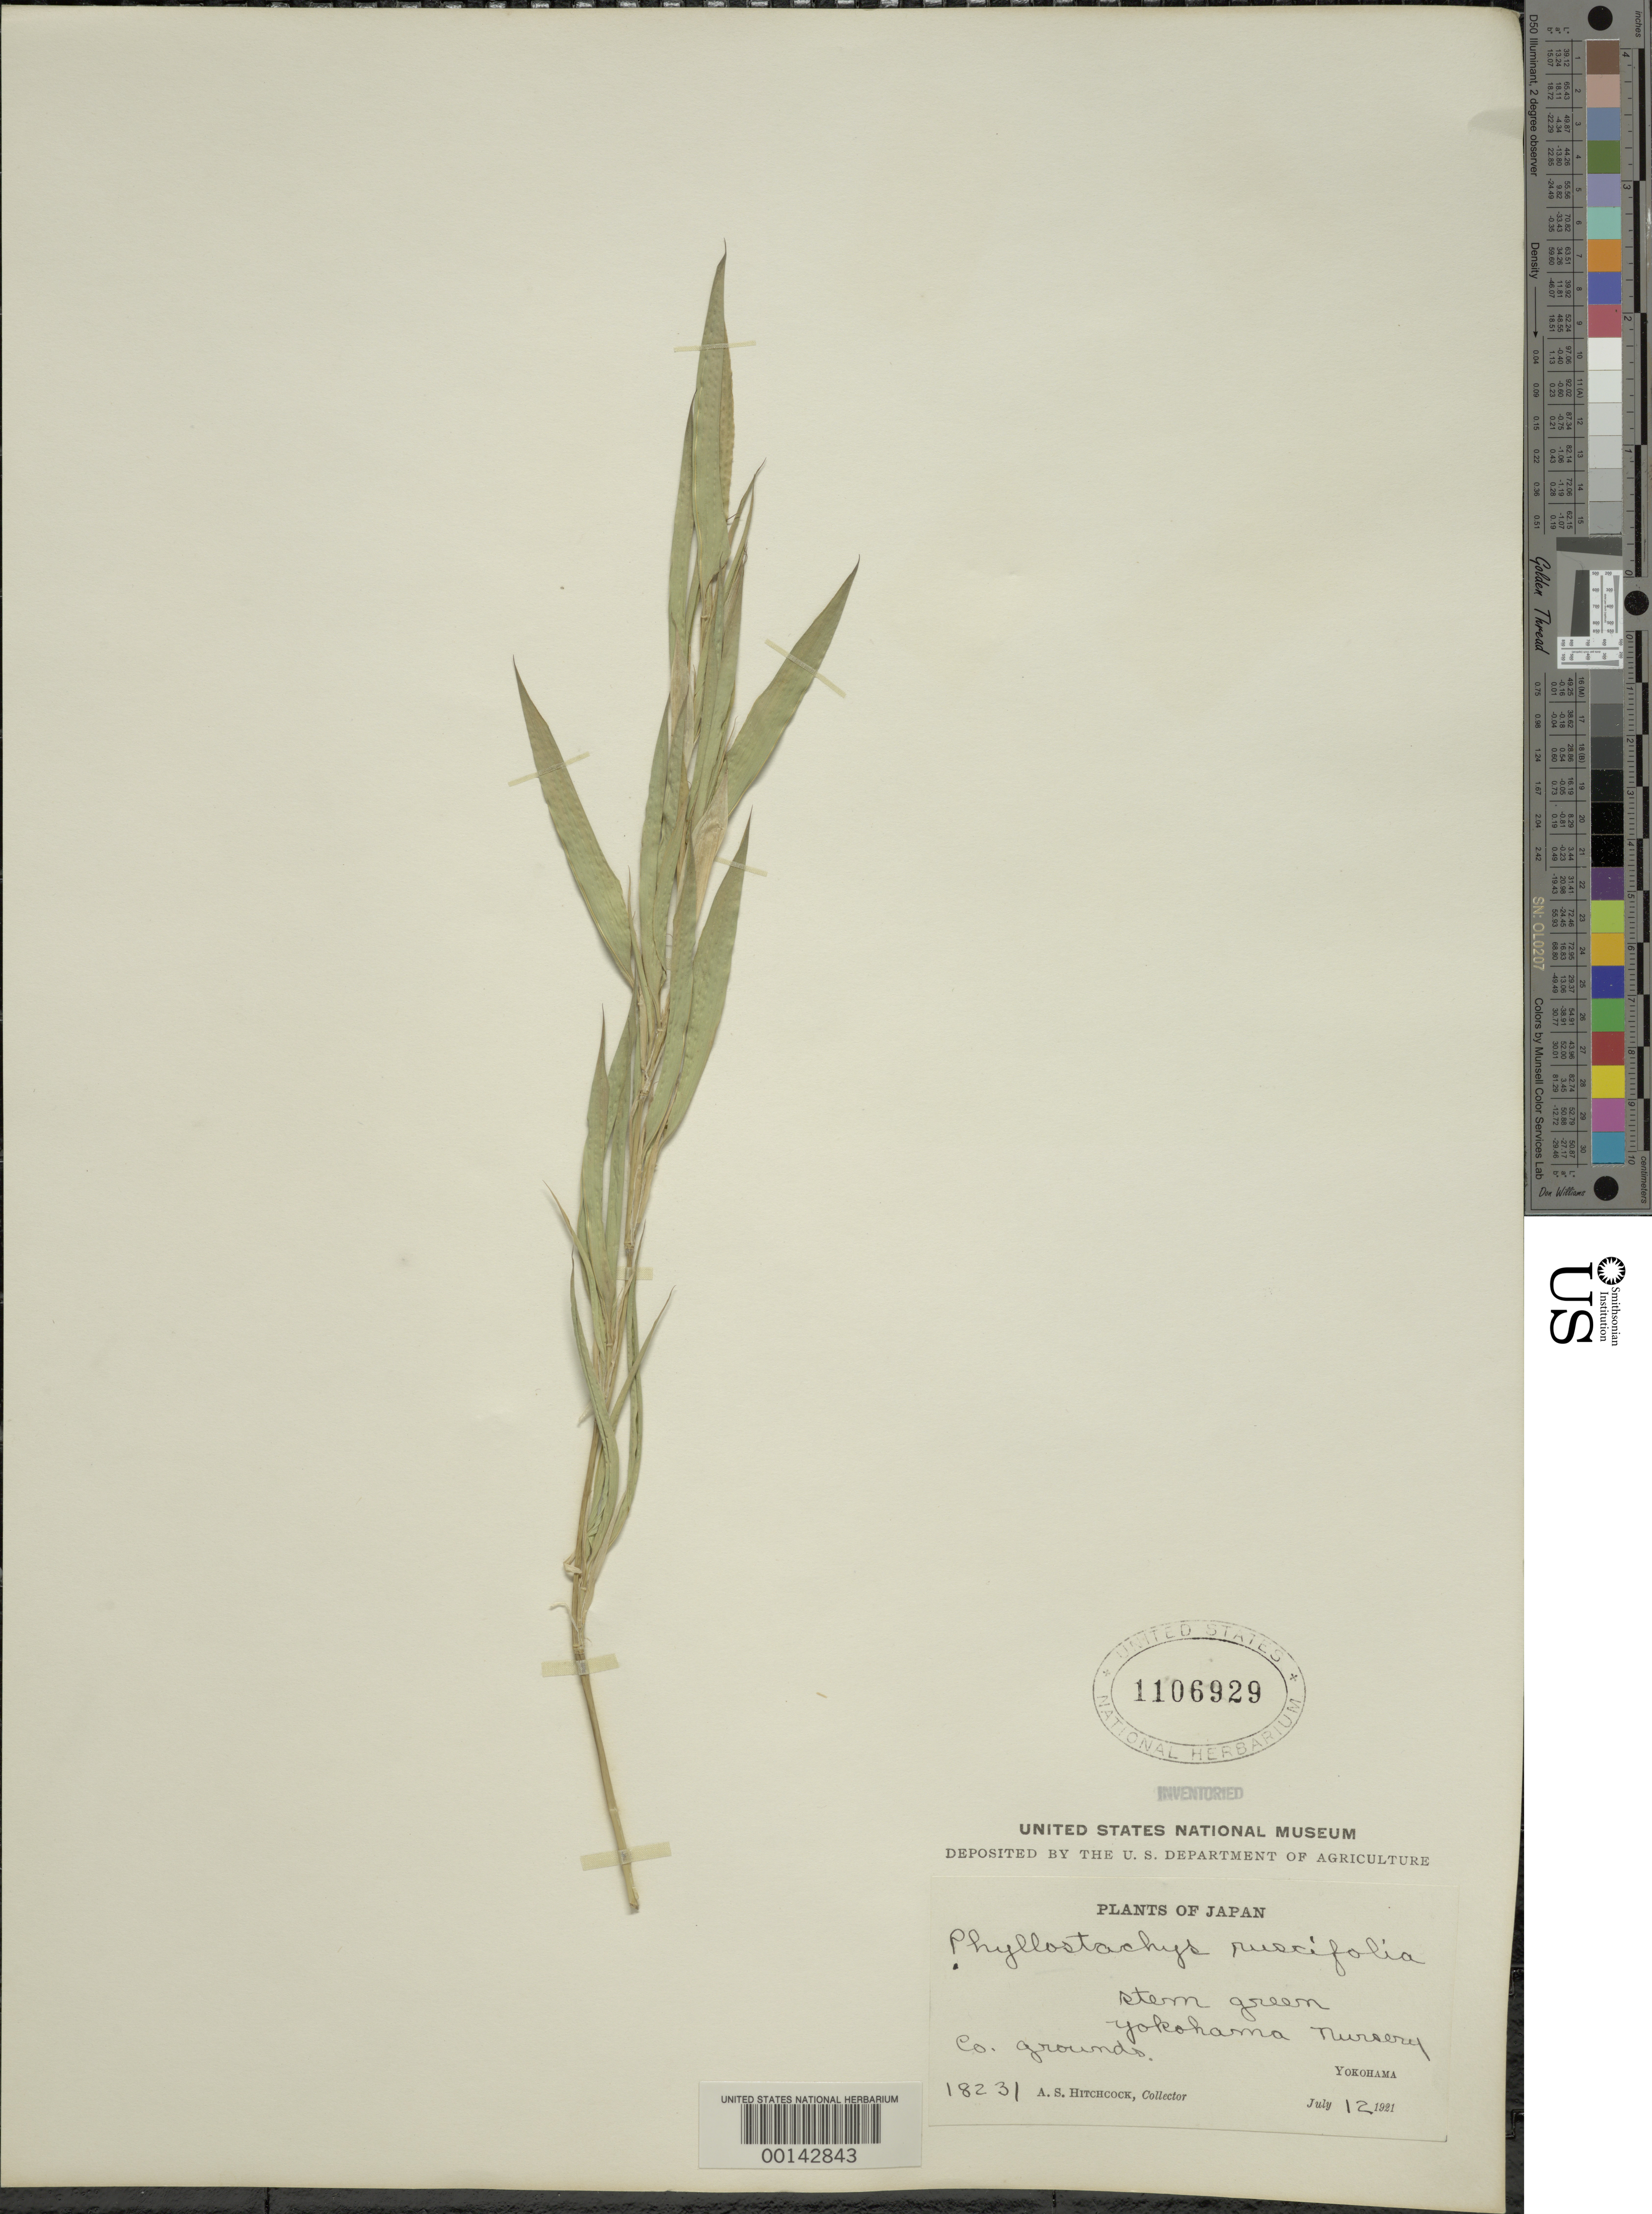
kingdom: Plantae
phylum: Tracheophyta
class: Liliopsida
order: Poales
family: Poaceae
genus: Shibataea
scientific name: Shibataea kumasasa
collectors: A. S. Hitchcock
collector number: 18231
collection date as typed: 12 Jul 1921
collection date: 1921-07-12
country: Japan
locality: Yokohama, yokohama nursery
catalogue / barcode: US 1106929